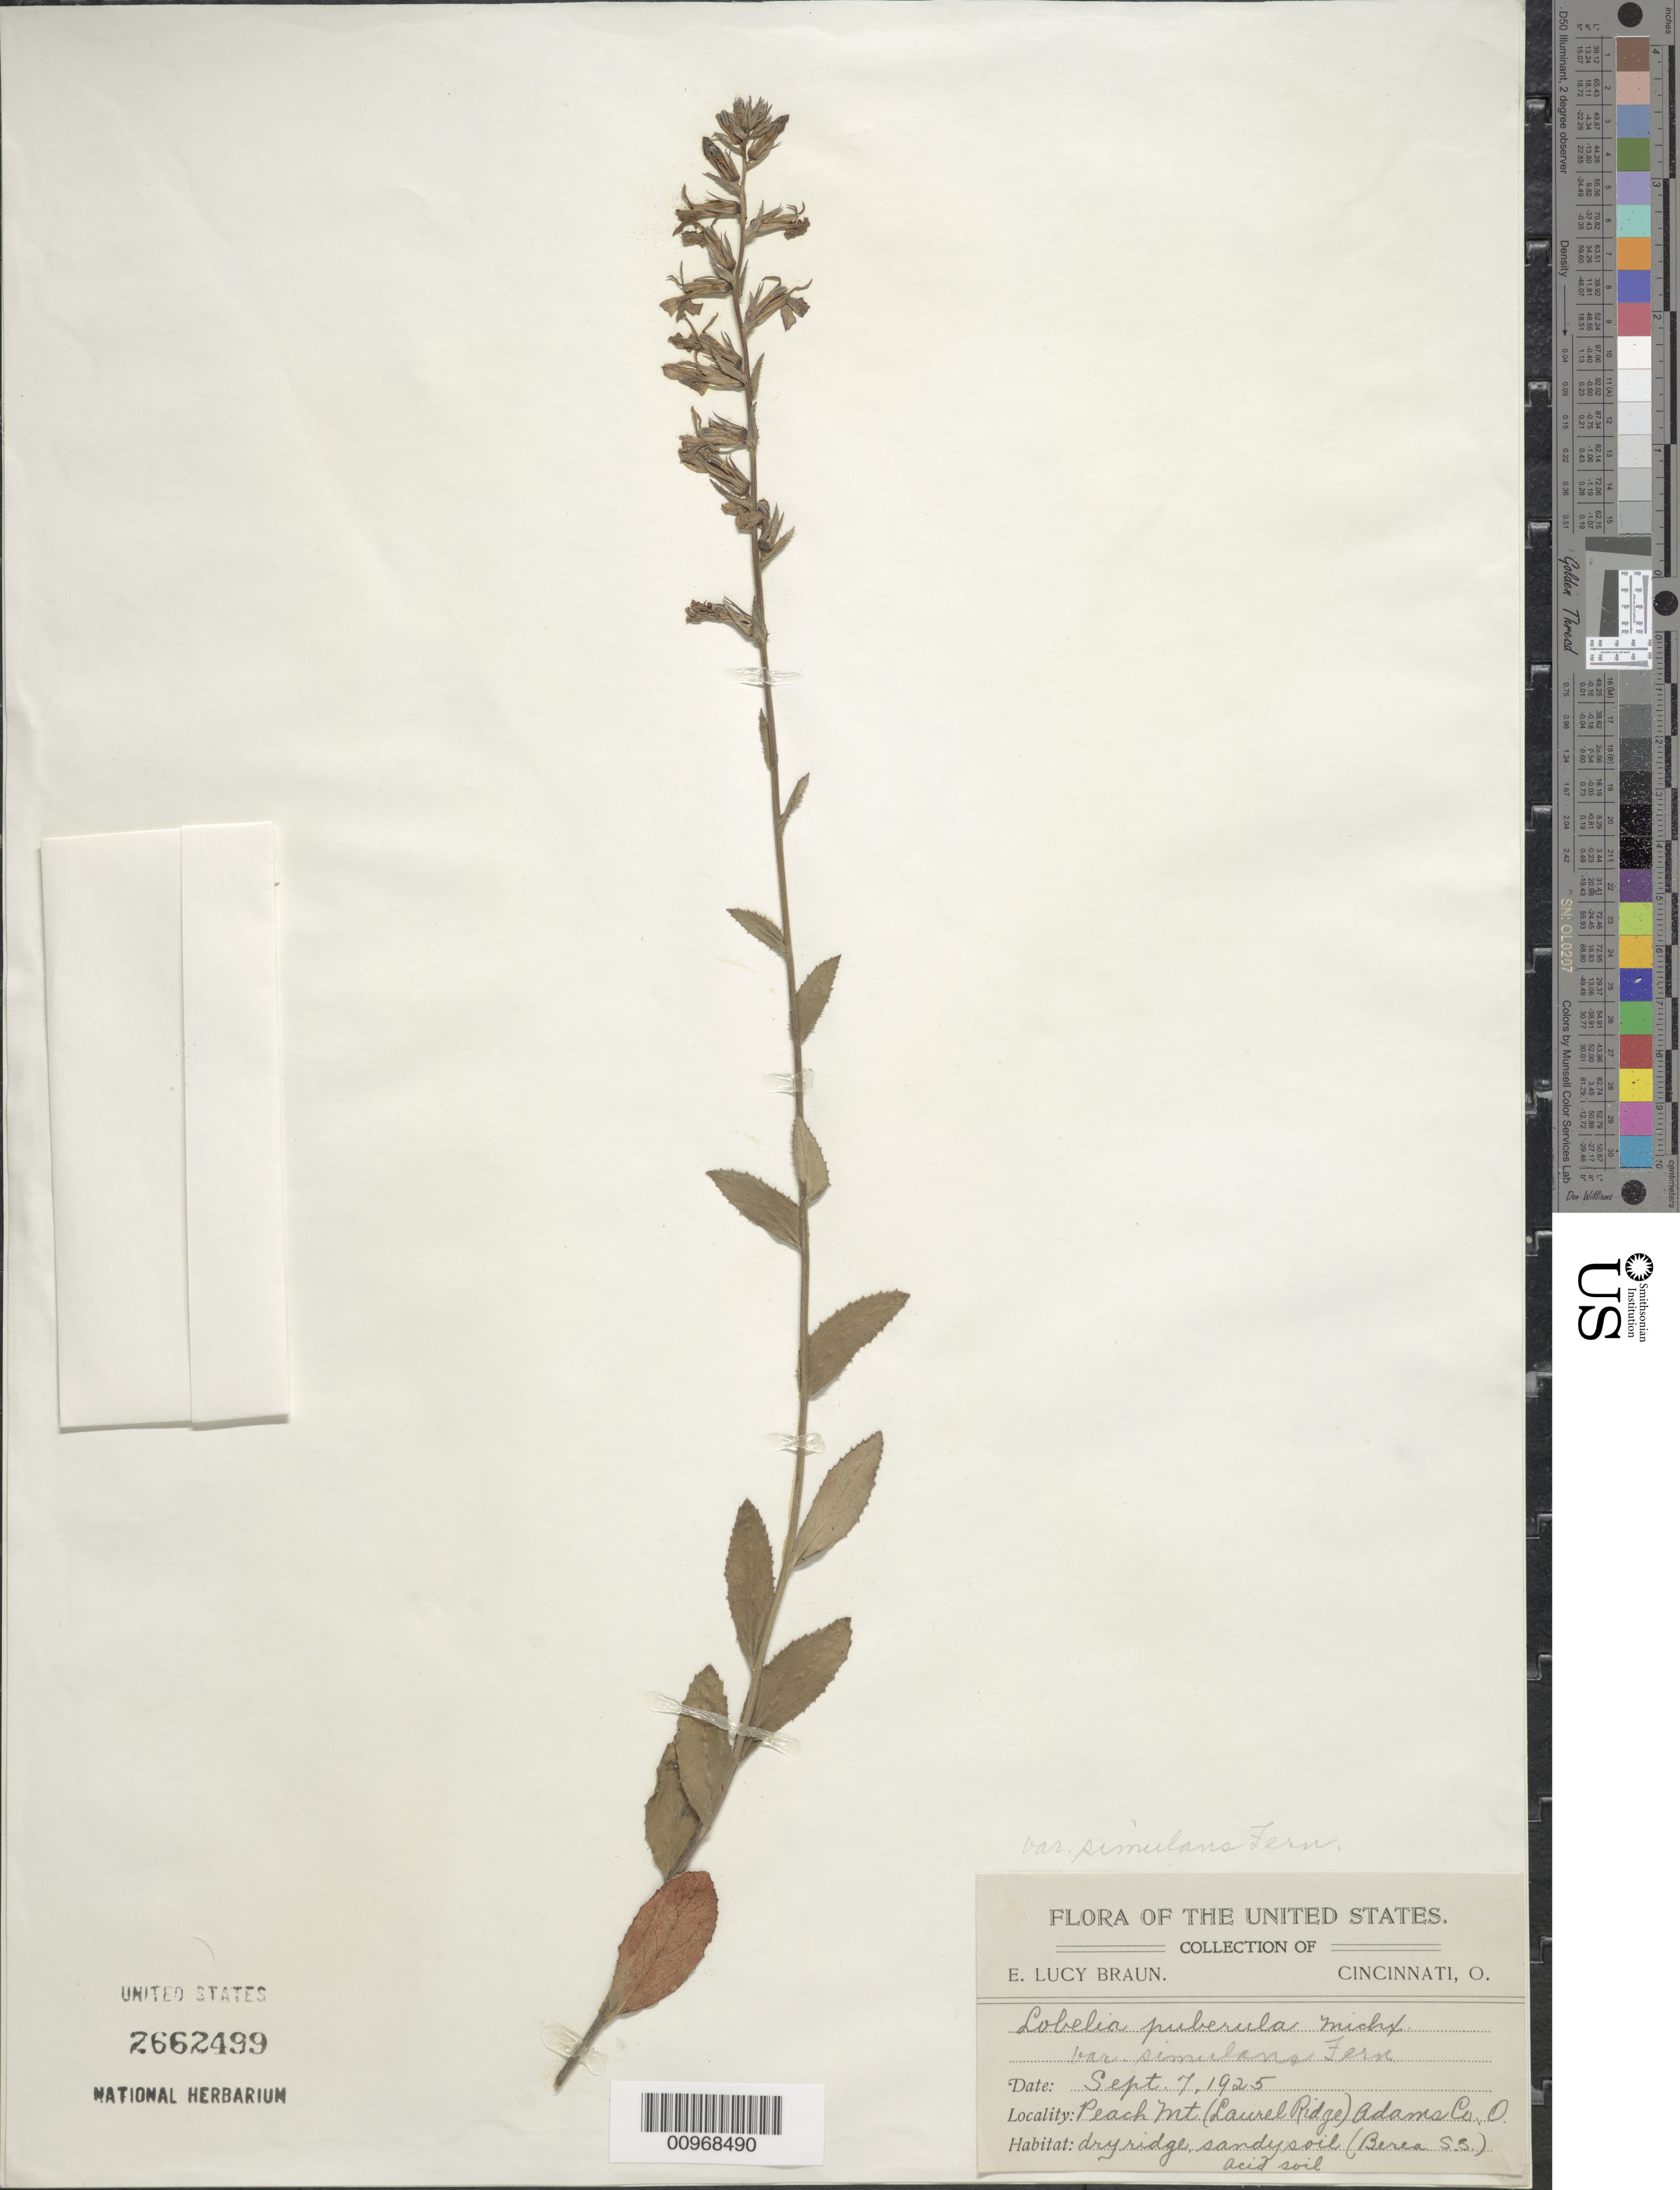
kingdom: Plantae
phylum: Tracheophyta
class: Magnoliopsida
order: Asterales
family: Campanulaceae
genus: Lobelia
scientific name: Lobelia puberula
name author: Michx.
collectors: E. L. Braun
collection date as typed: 07 Sep 1925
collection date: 1925-09-07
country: United States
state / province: Ohio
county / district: Adams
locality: Peach Mt. (Laurel Ridge)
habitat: dry ridge, sandy soil, acid soil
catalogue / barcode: US 2662499